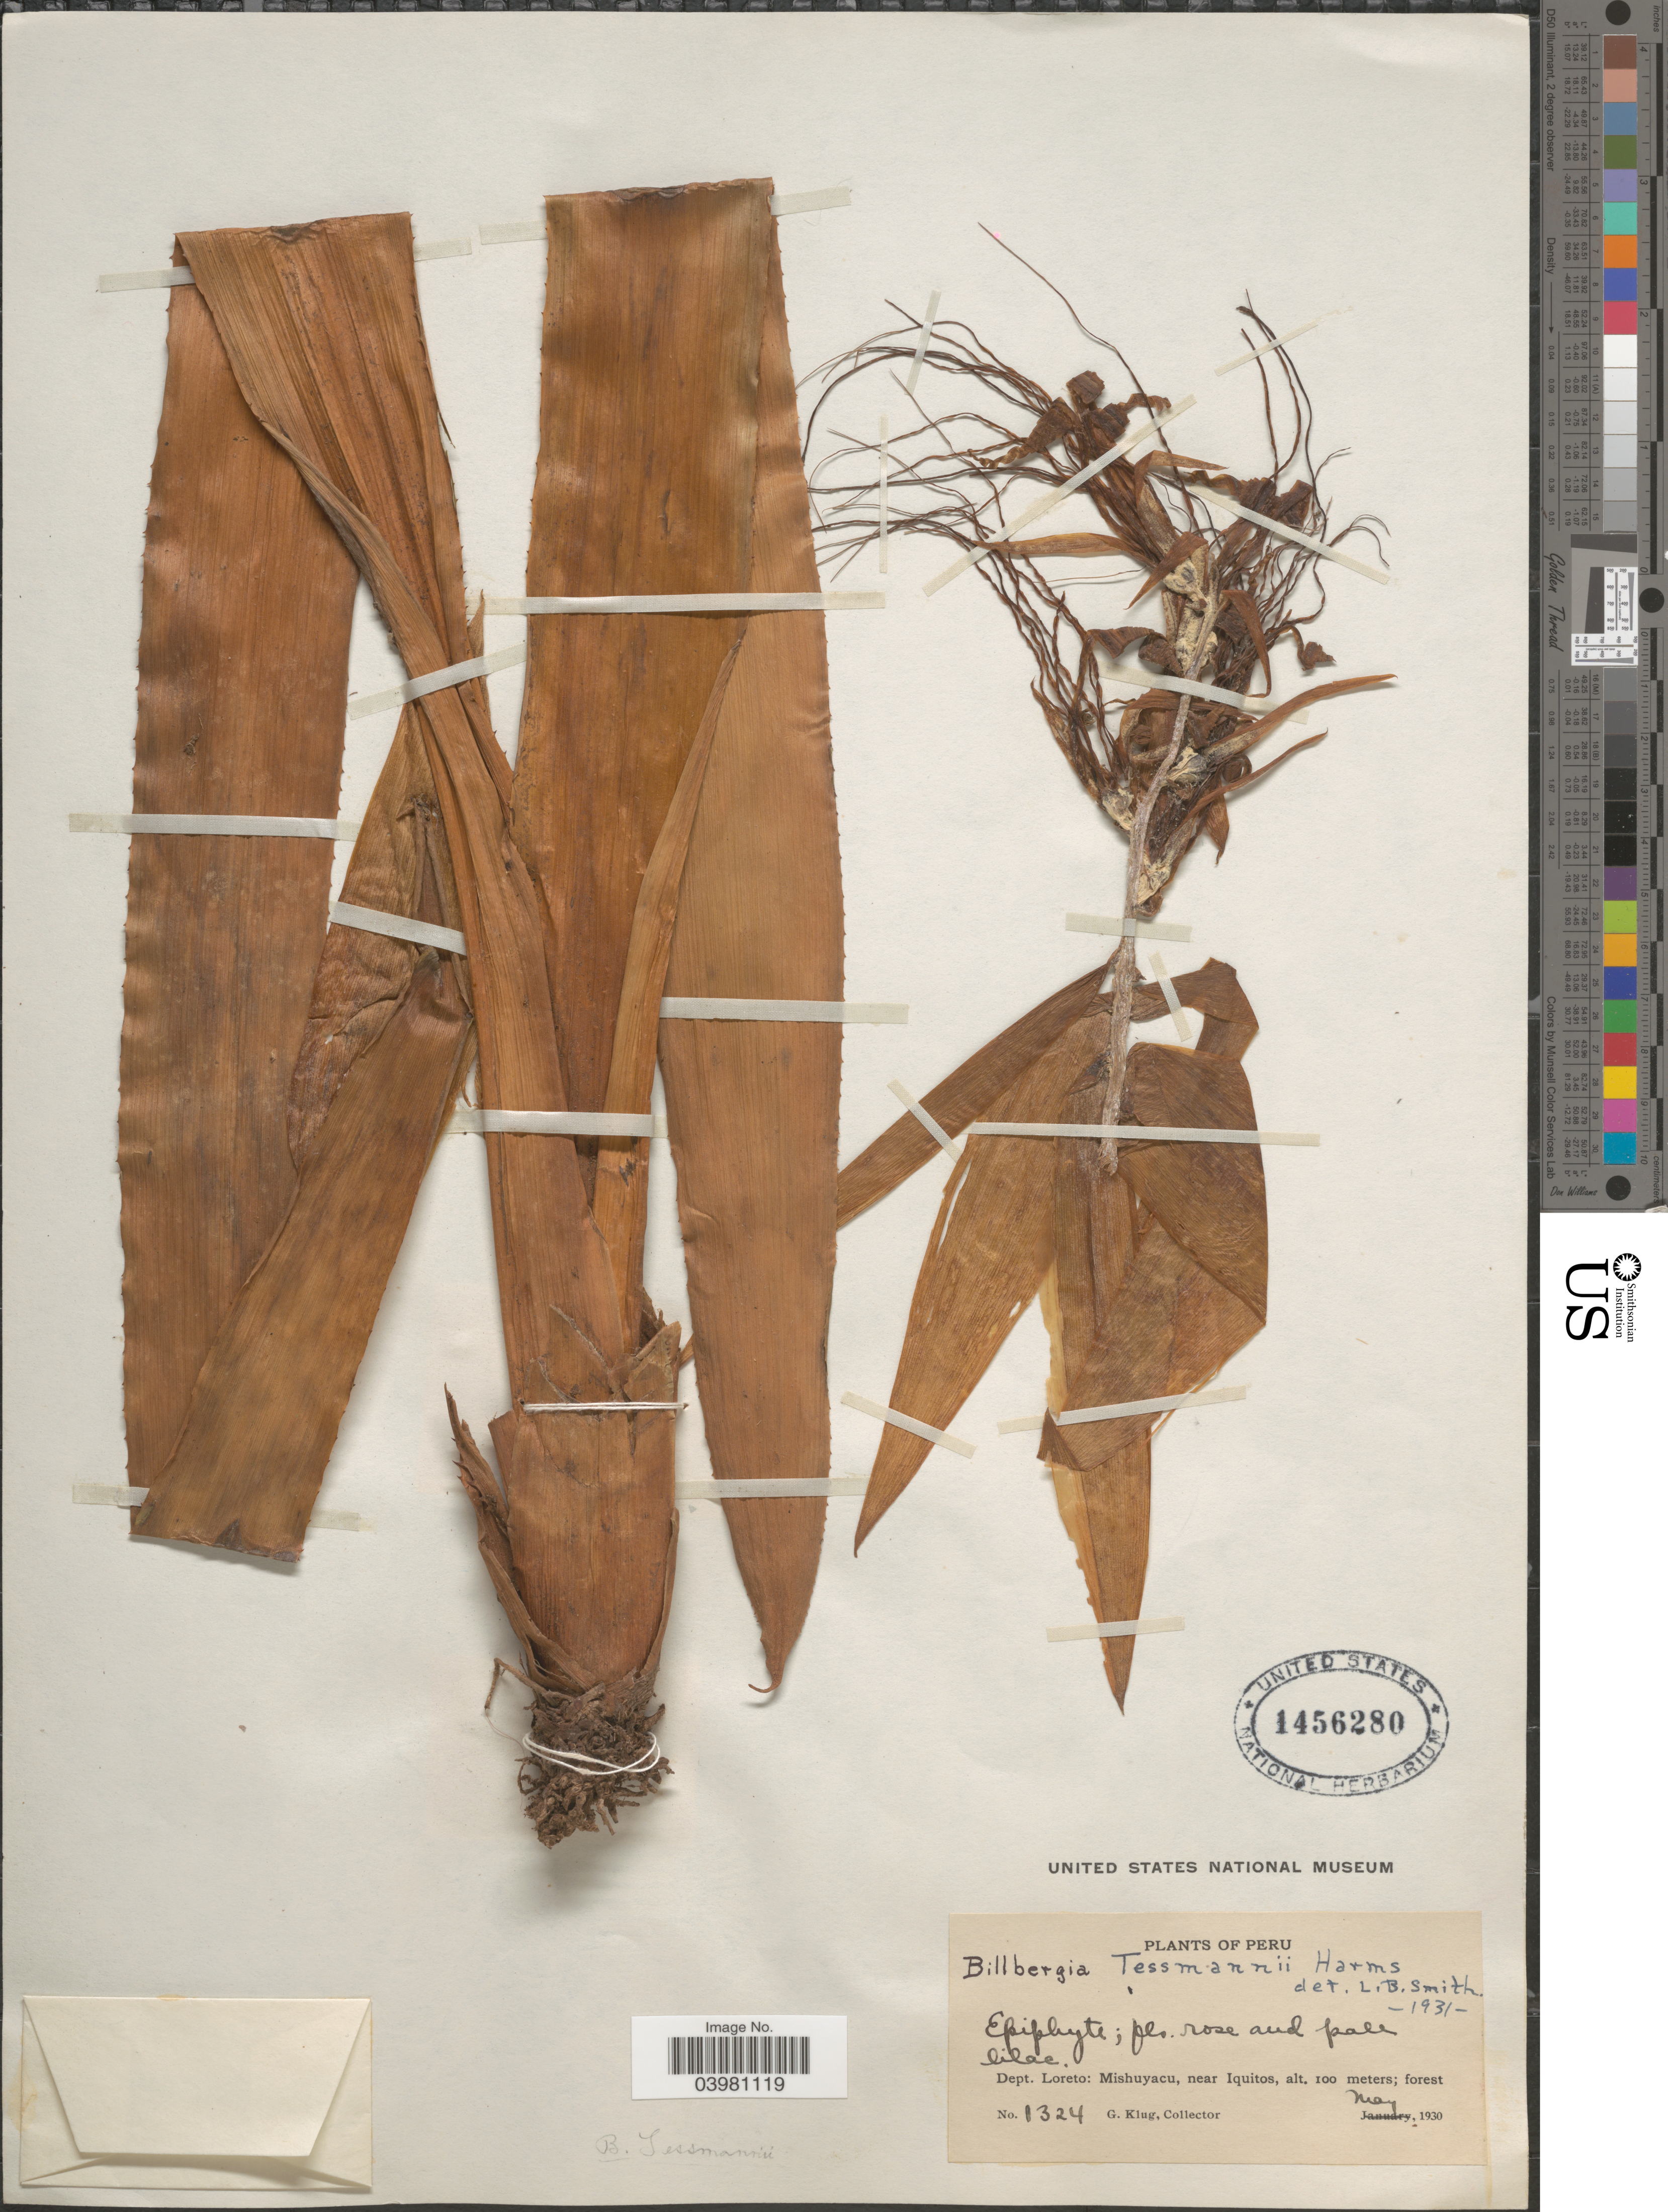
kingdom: Plantae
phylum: Tracheophyta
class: Liliopsida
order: Poales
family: Bromeliaceae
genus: Billbergia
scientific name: Billbergia tessmannii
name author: Harms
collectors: G. Klug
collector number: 1324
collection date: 1930-05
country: Peru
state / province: Loreto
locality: Dept. Loreto: Mishuyacu, near Iquitos.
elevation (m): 100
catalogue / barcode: US 1456280